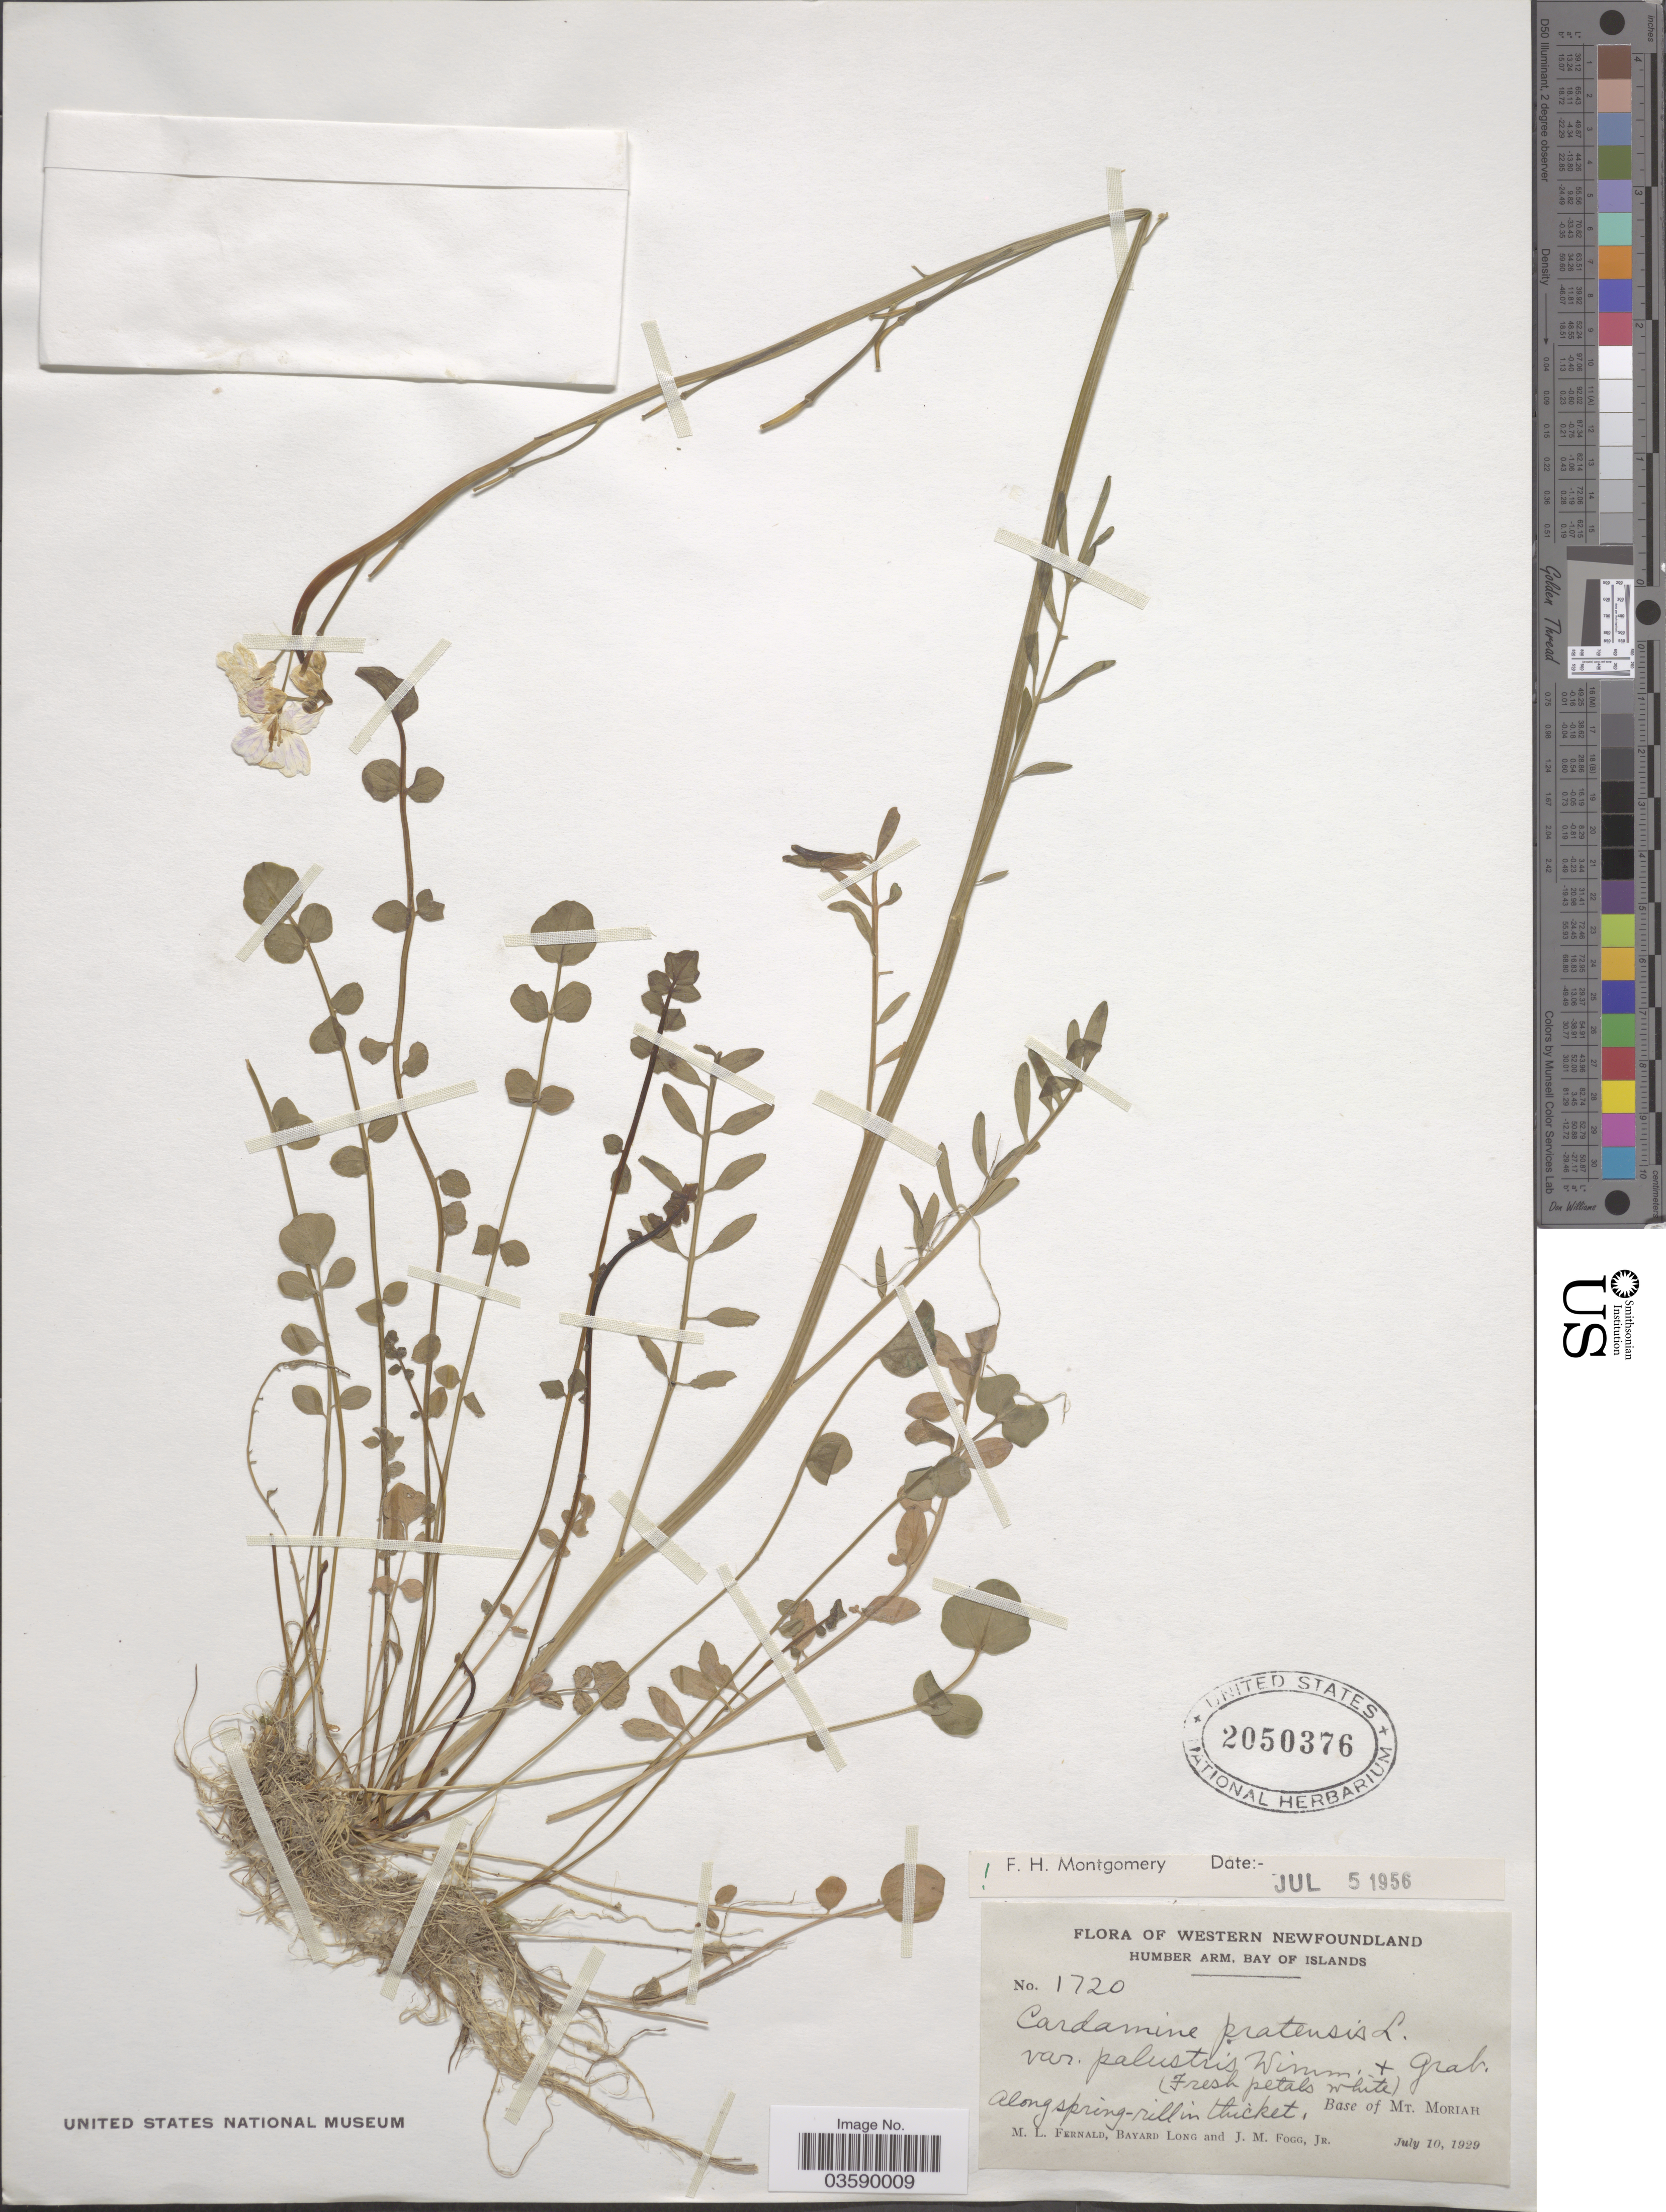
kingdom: Plantae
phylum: Tracheophyta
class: Magnoliopsida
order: Brassicales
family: Brassicaceae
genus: Cardamine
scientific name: Cardamine pratensis var. pratensis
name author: L.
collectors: M. L. Fernald, B. Long & J. Fogg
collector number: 1720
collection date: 1929-07-10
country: Canada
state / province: Newfoundland and Labrador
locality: Western Newfoundland. Humber Arm, Bay of Islands. Base of Mt. Moriah.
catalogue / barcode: US 2050376